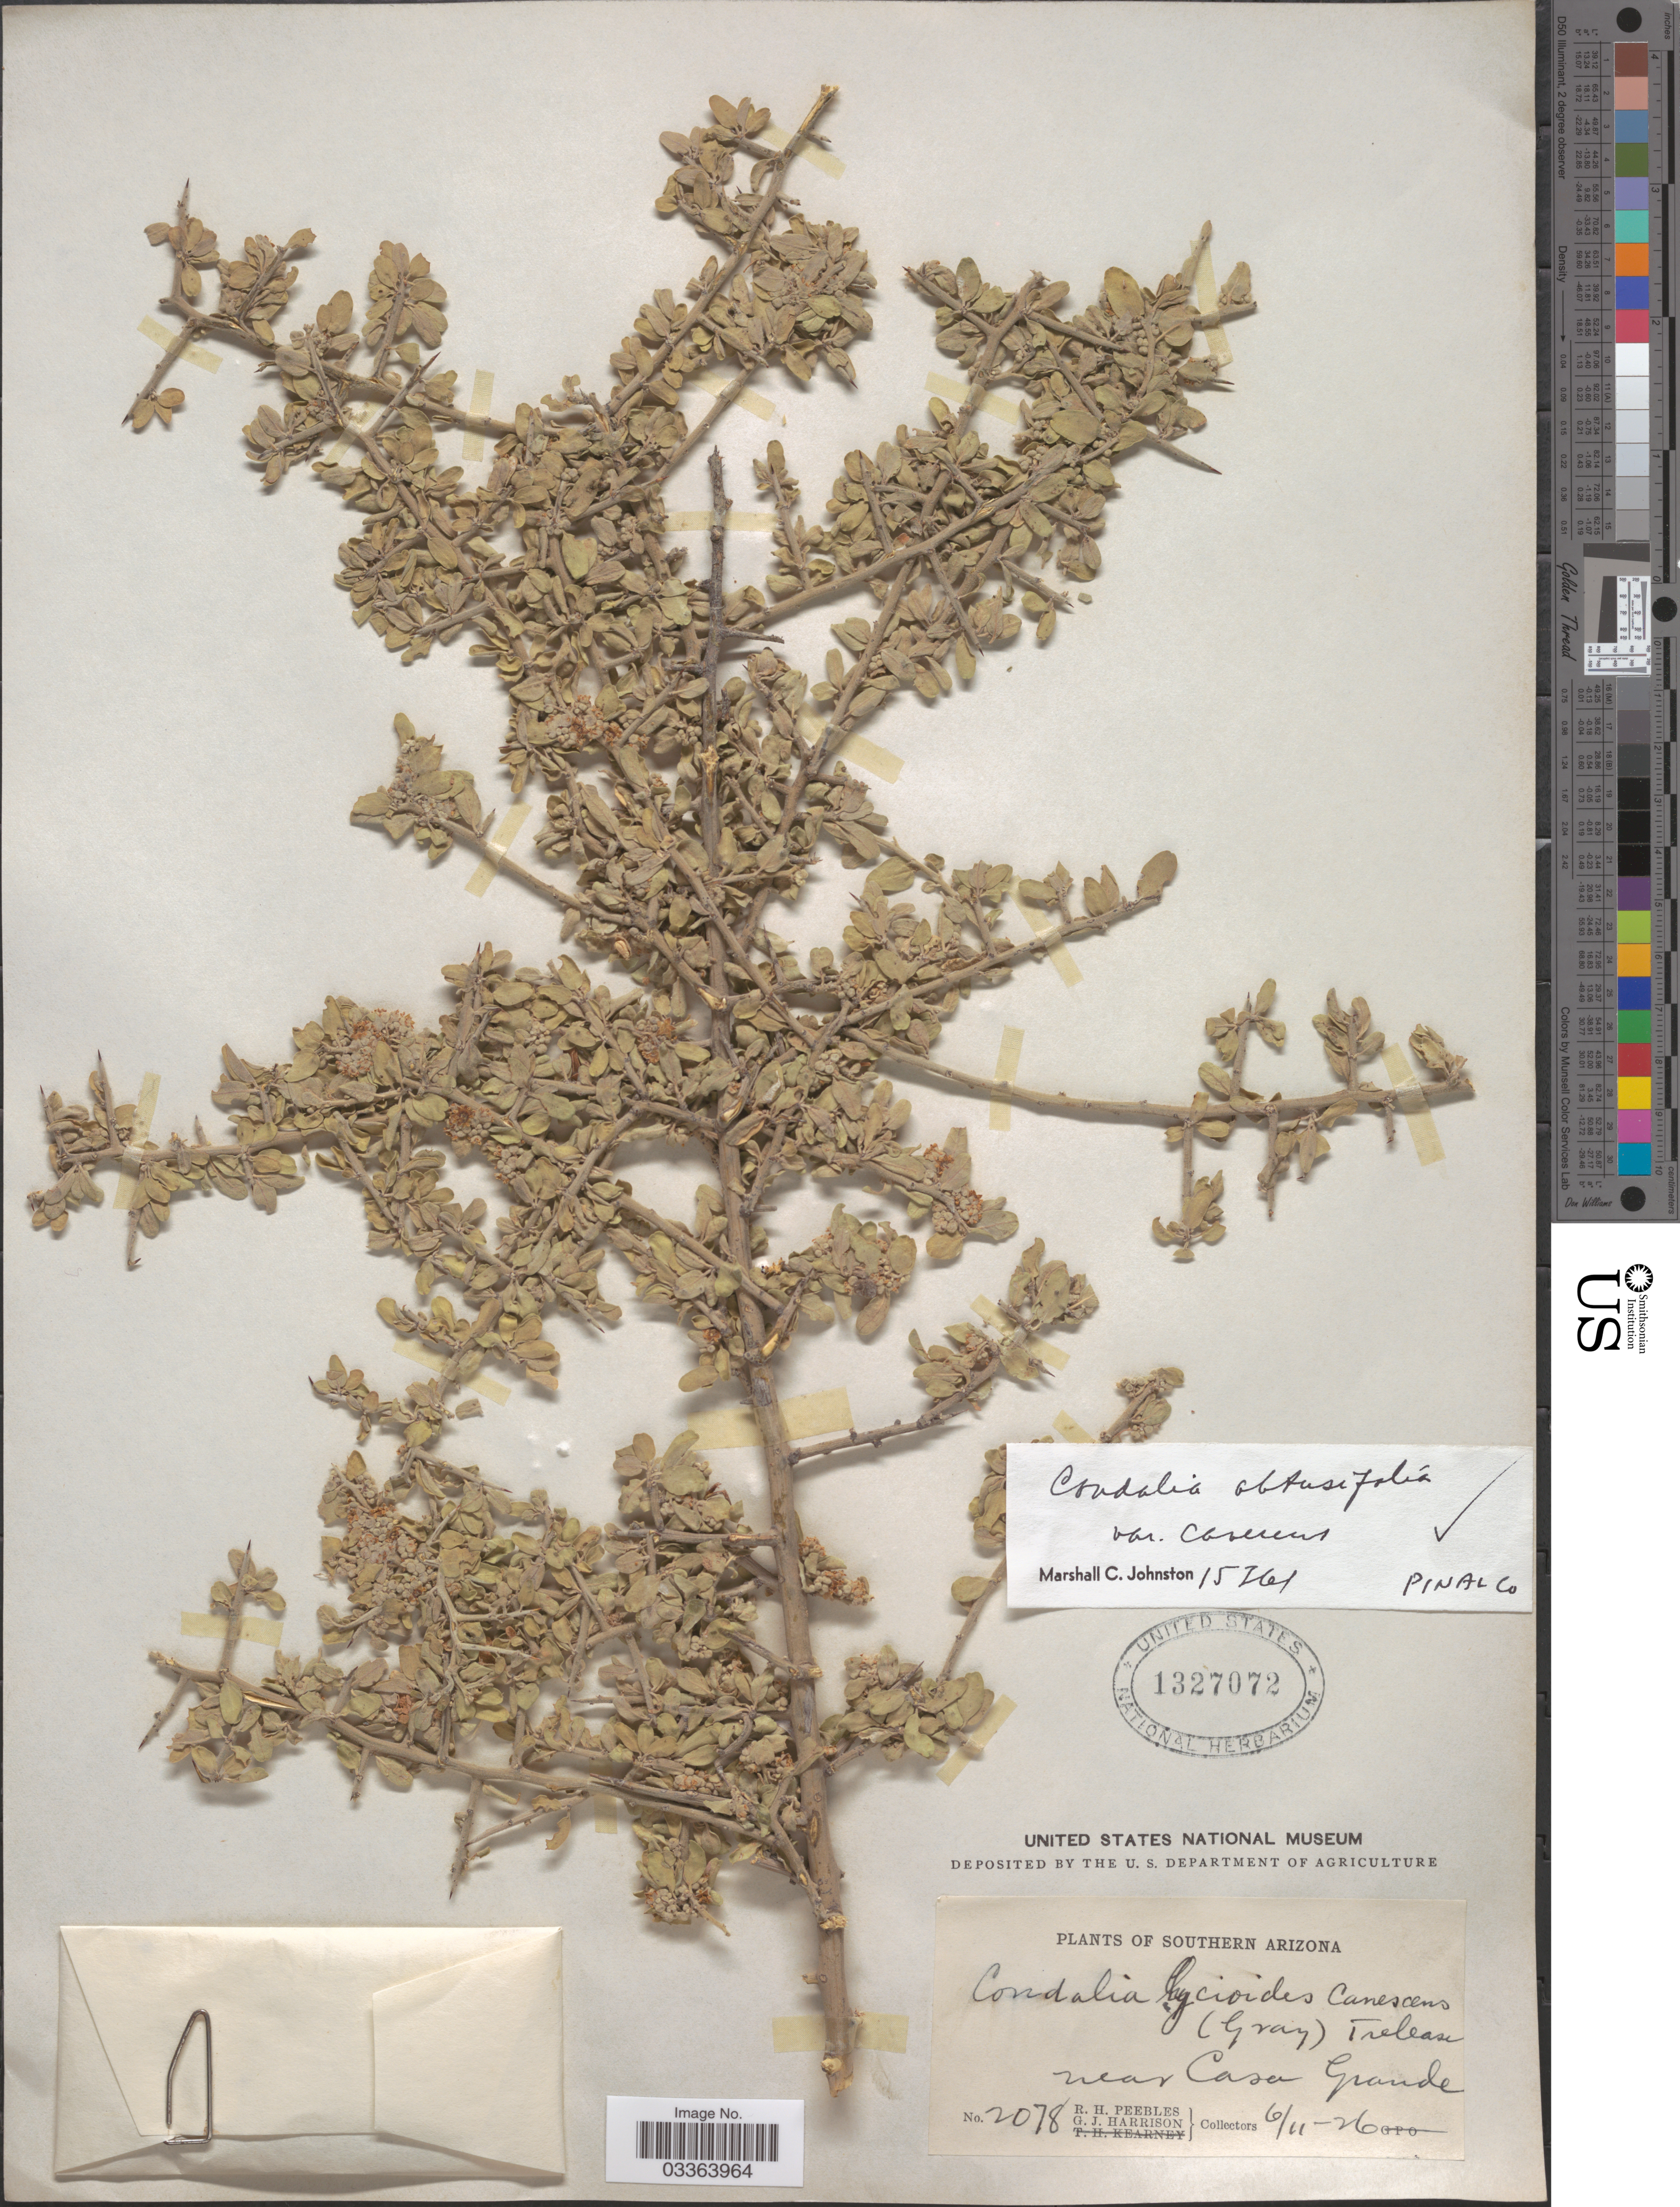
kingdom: Plantae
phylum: Tracheophyta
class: Magnoliopsida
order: Rosales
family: Rhamnaceae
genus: Sarcomphalus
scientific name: Sarcomphalus obtusifolius var. canescens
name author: (A. Gray) Hauenschild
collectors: R. H. Peebles & G. J. Harrison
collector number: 2078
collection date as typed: Transcribed d/m/y: 11/6/26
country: United States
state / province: Arizona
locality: Southern Arizona. Near Casa Grande.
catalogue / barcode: US 1327072